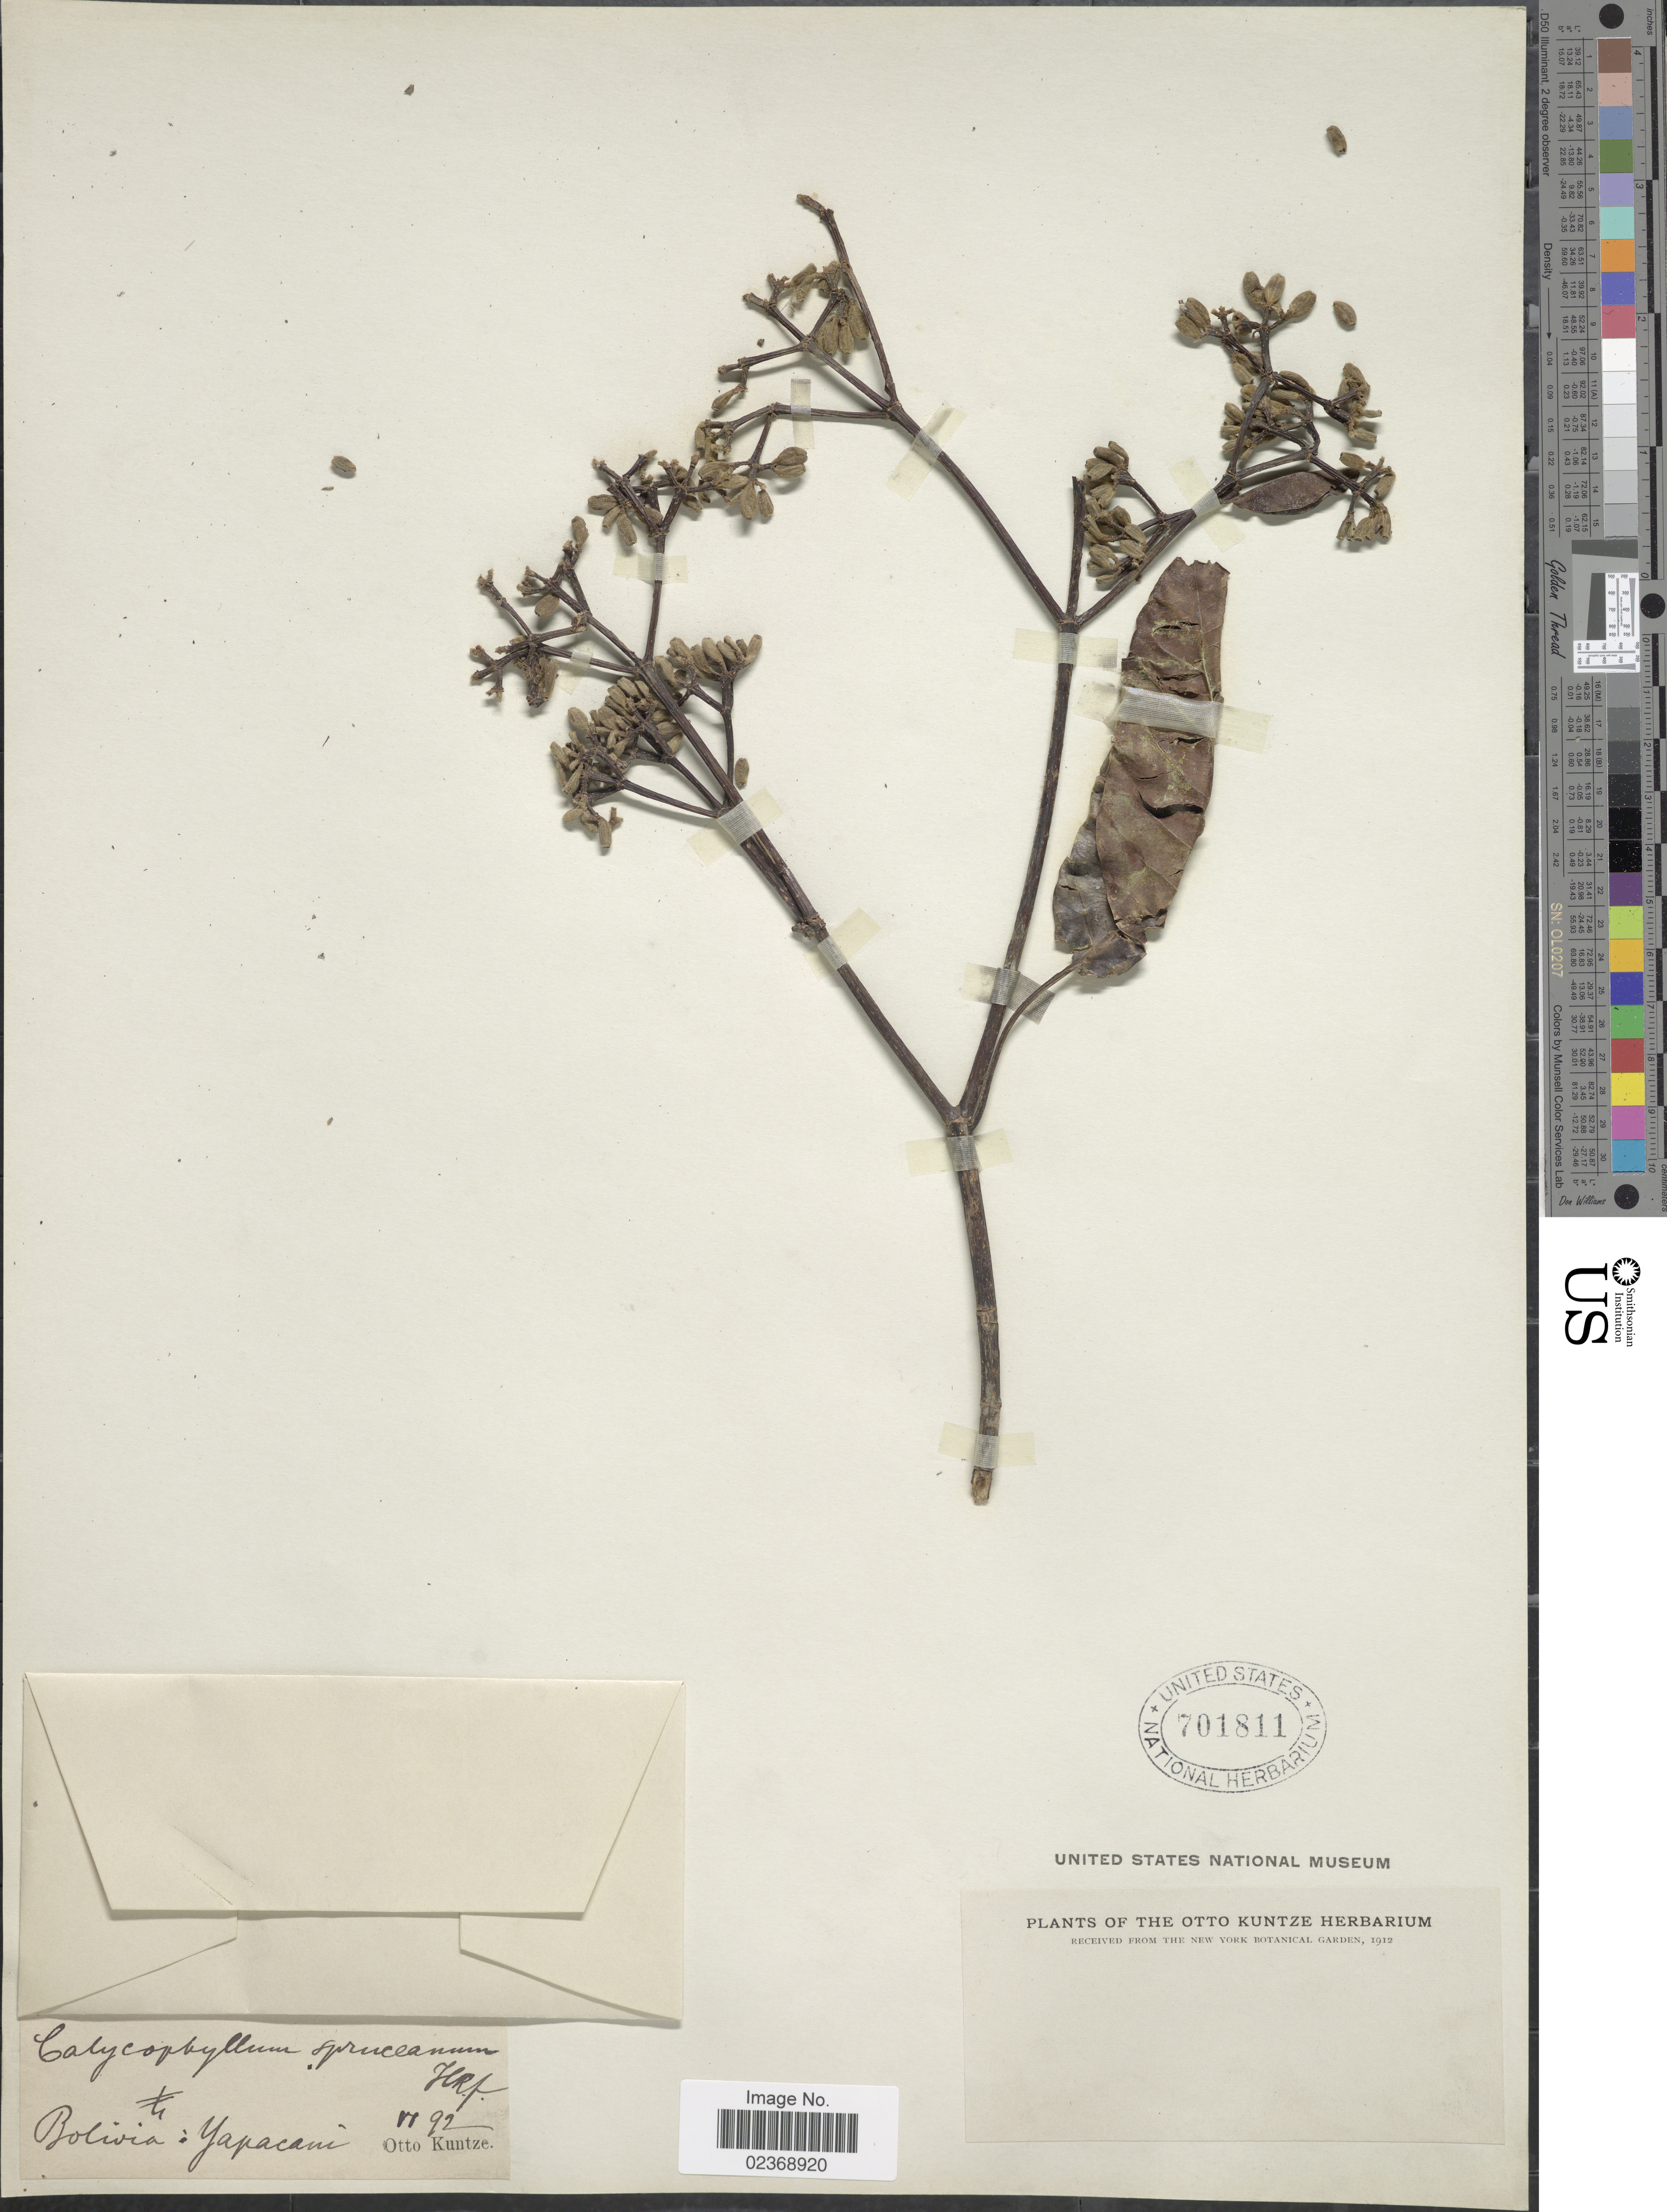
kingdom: Plantae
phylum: Tracheophyta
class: Magnoliopsida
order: Gentianales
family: Rubiaceae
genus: Calycophyllum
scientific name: Calycophyllum spruceanum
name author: (Benth.) Hook. f. ex K. Schum.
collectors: C.E.O. Kuntze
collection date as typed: Transcribed d/m/y: /6/92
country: Bolivia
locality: Yapacani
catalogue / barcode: US 701811